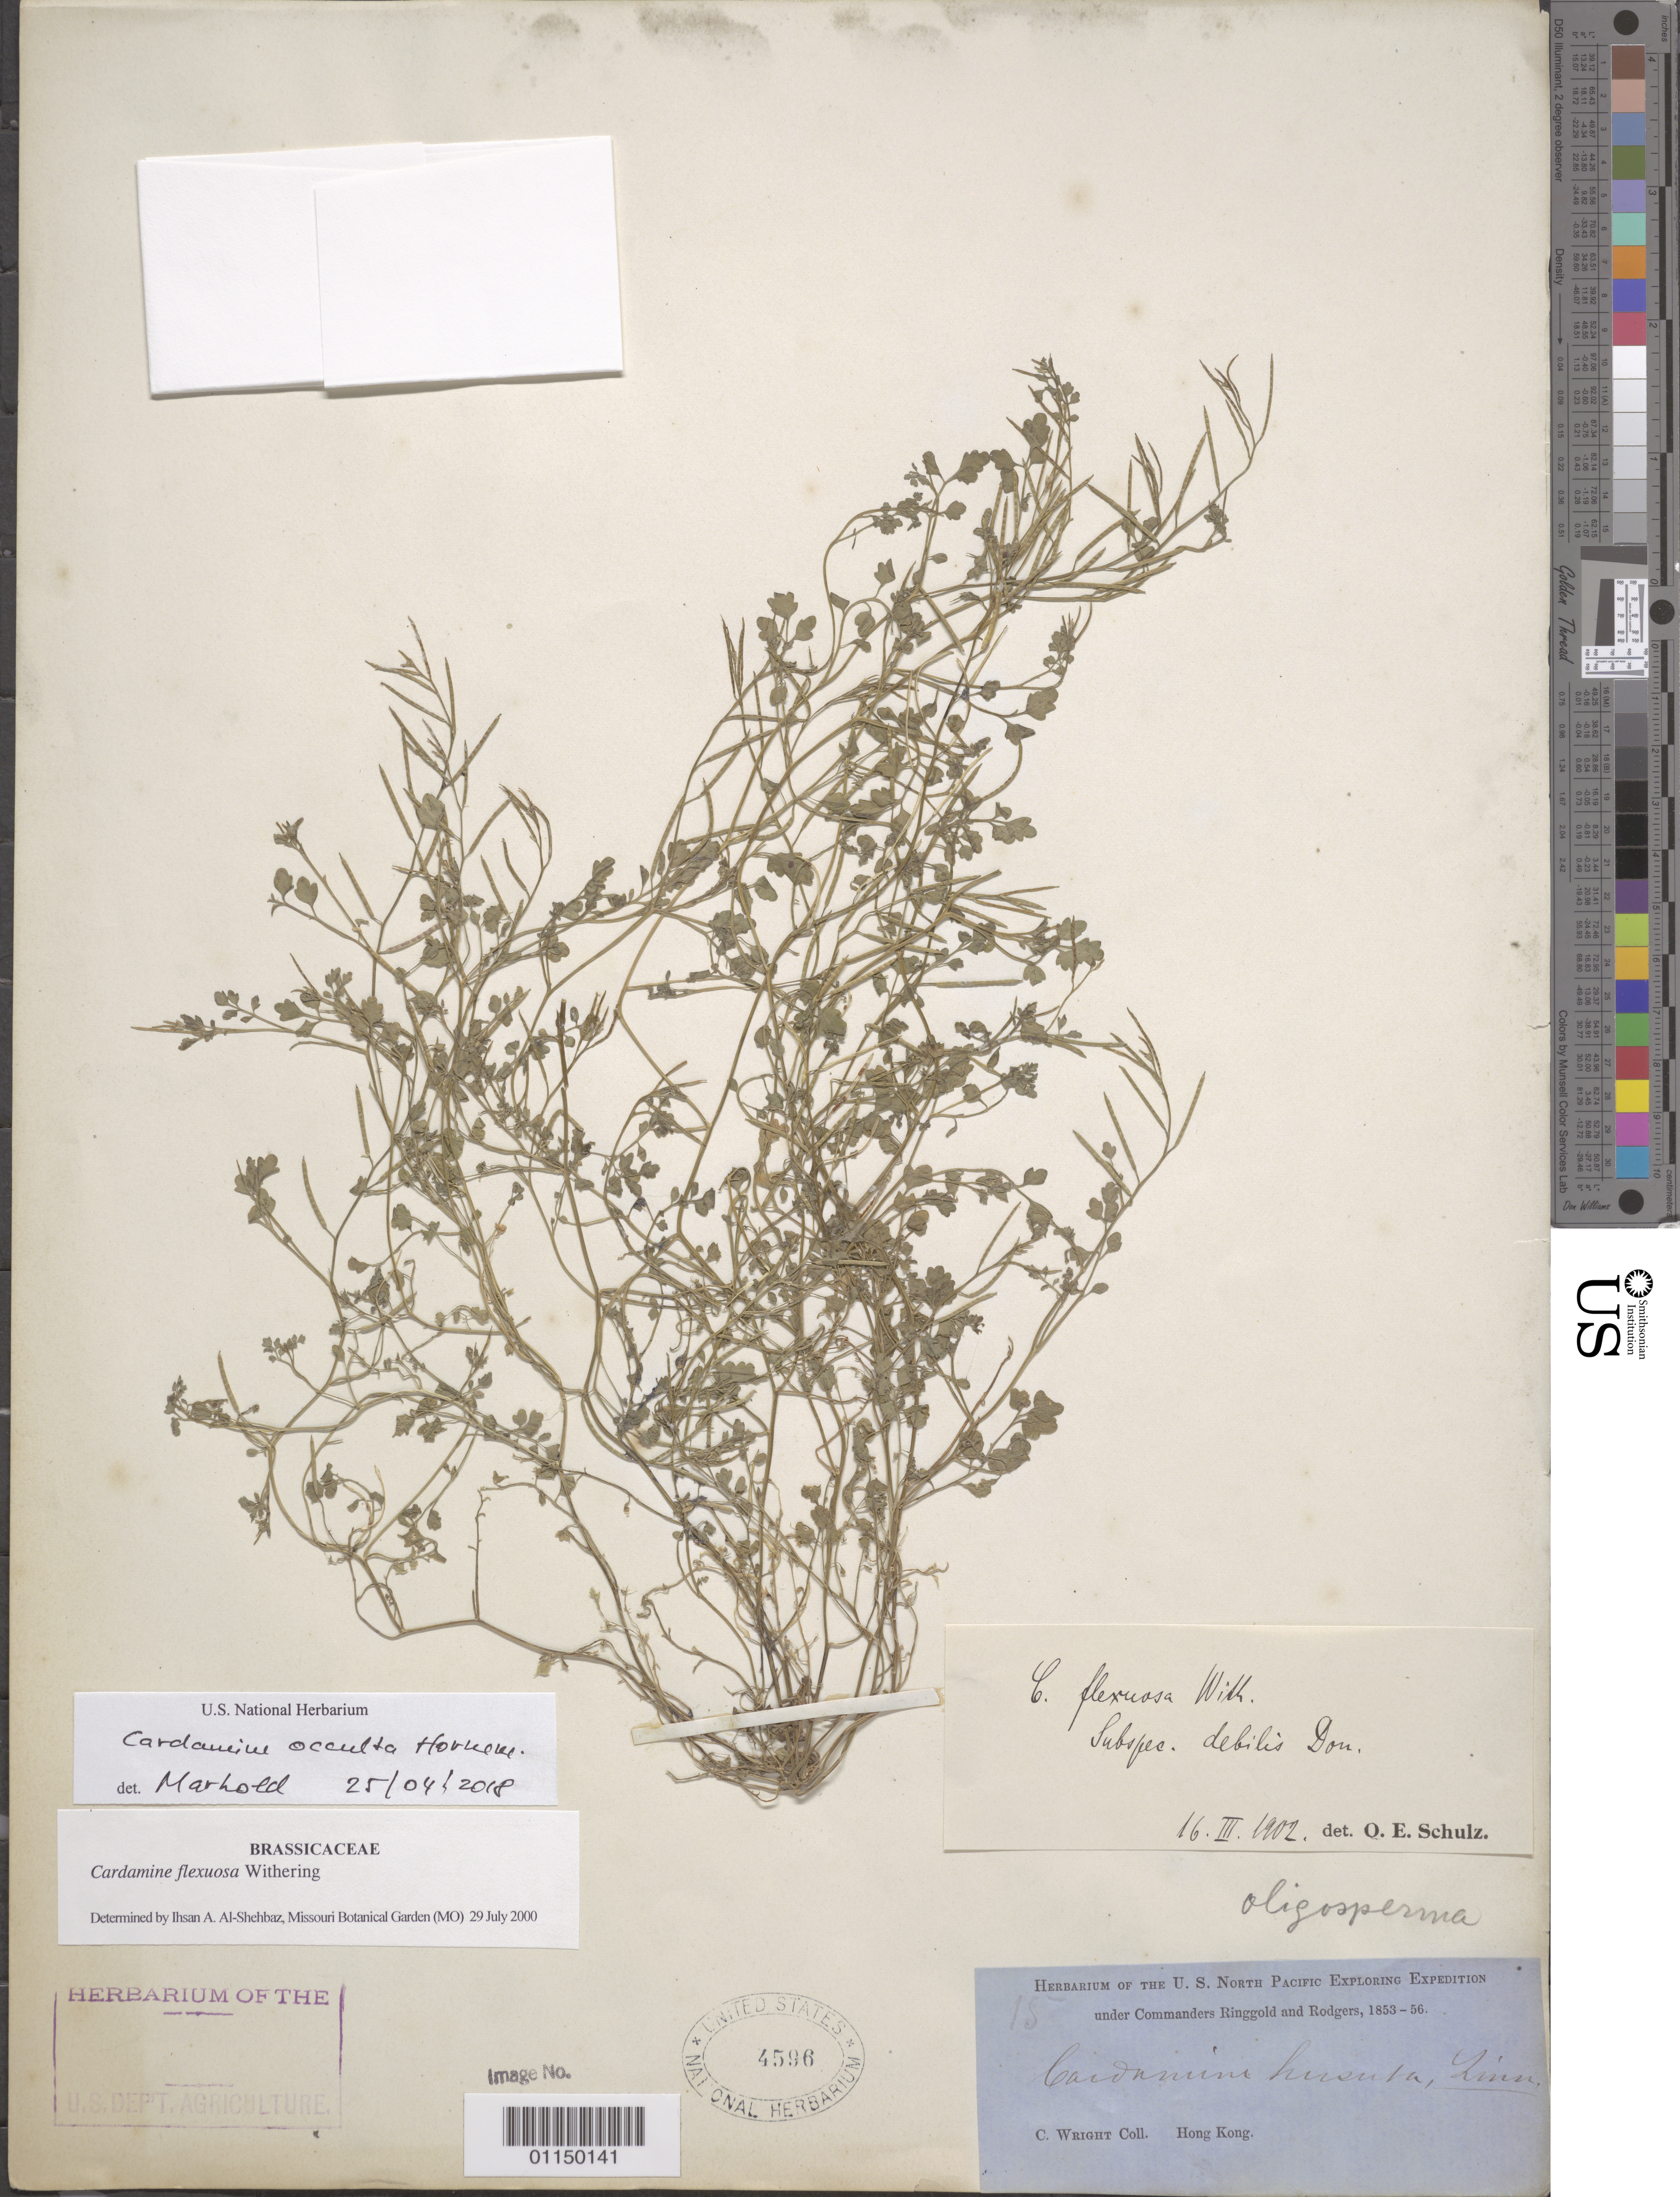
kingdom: Plantae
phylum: Tracheophyta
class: Magnoliopsida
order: Brassicales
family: Brassicaceae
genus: Cardamine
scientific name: Cardamine occulta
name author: Hornem.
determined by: Marhold, K.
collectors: C. Wright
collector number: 15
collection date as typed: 1853 to -- -- 1856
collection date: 1853/1856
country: China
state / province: Hong Kong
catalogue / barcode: US 4596